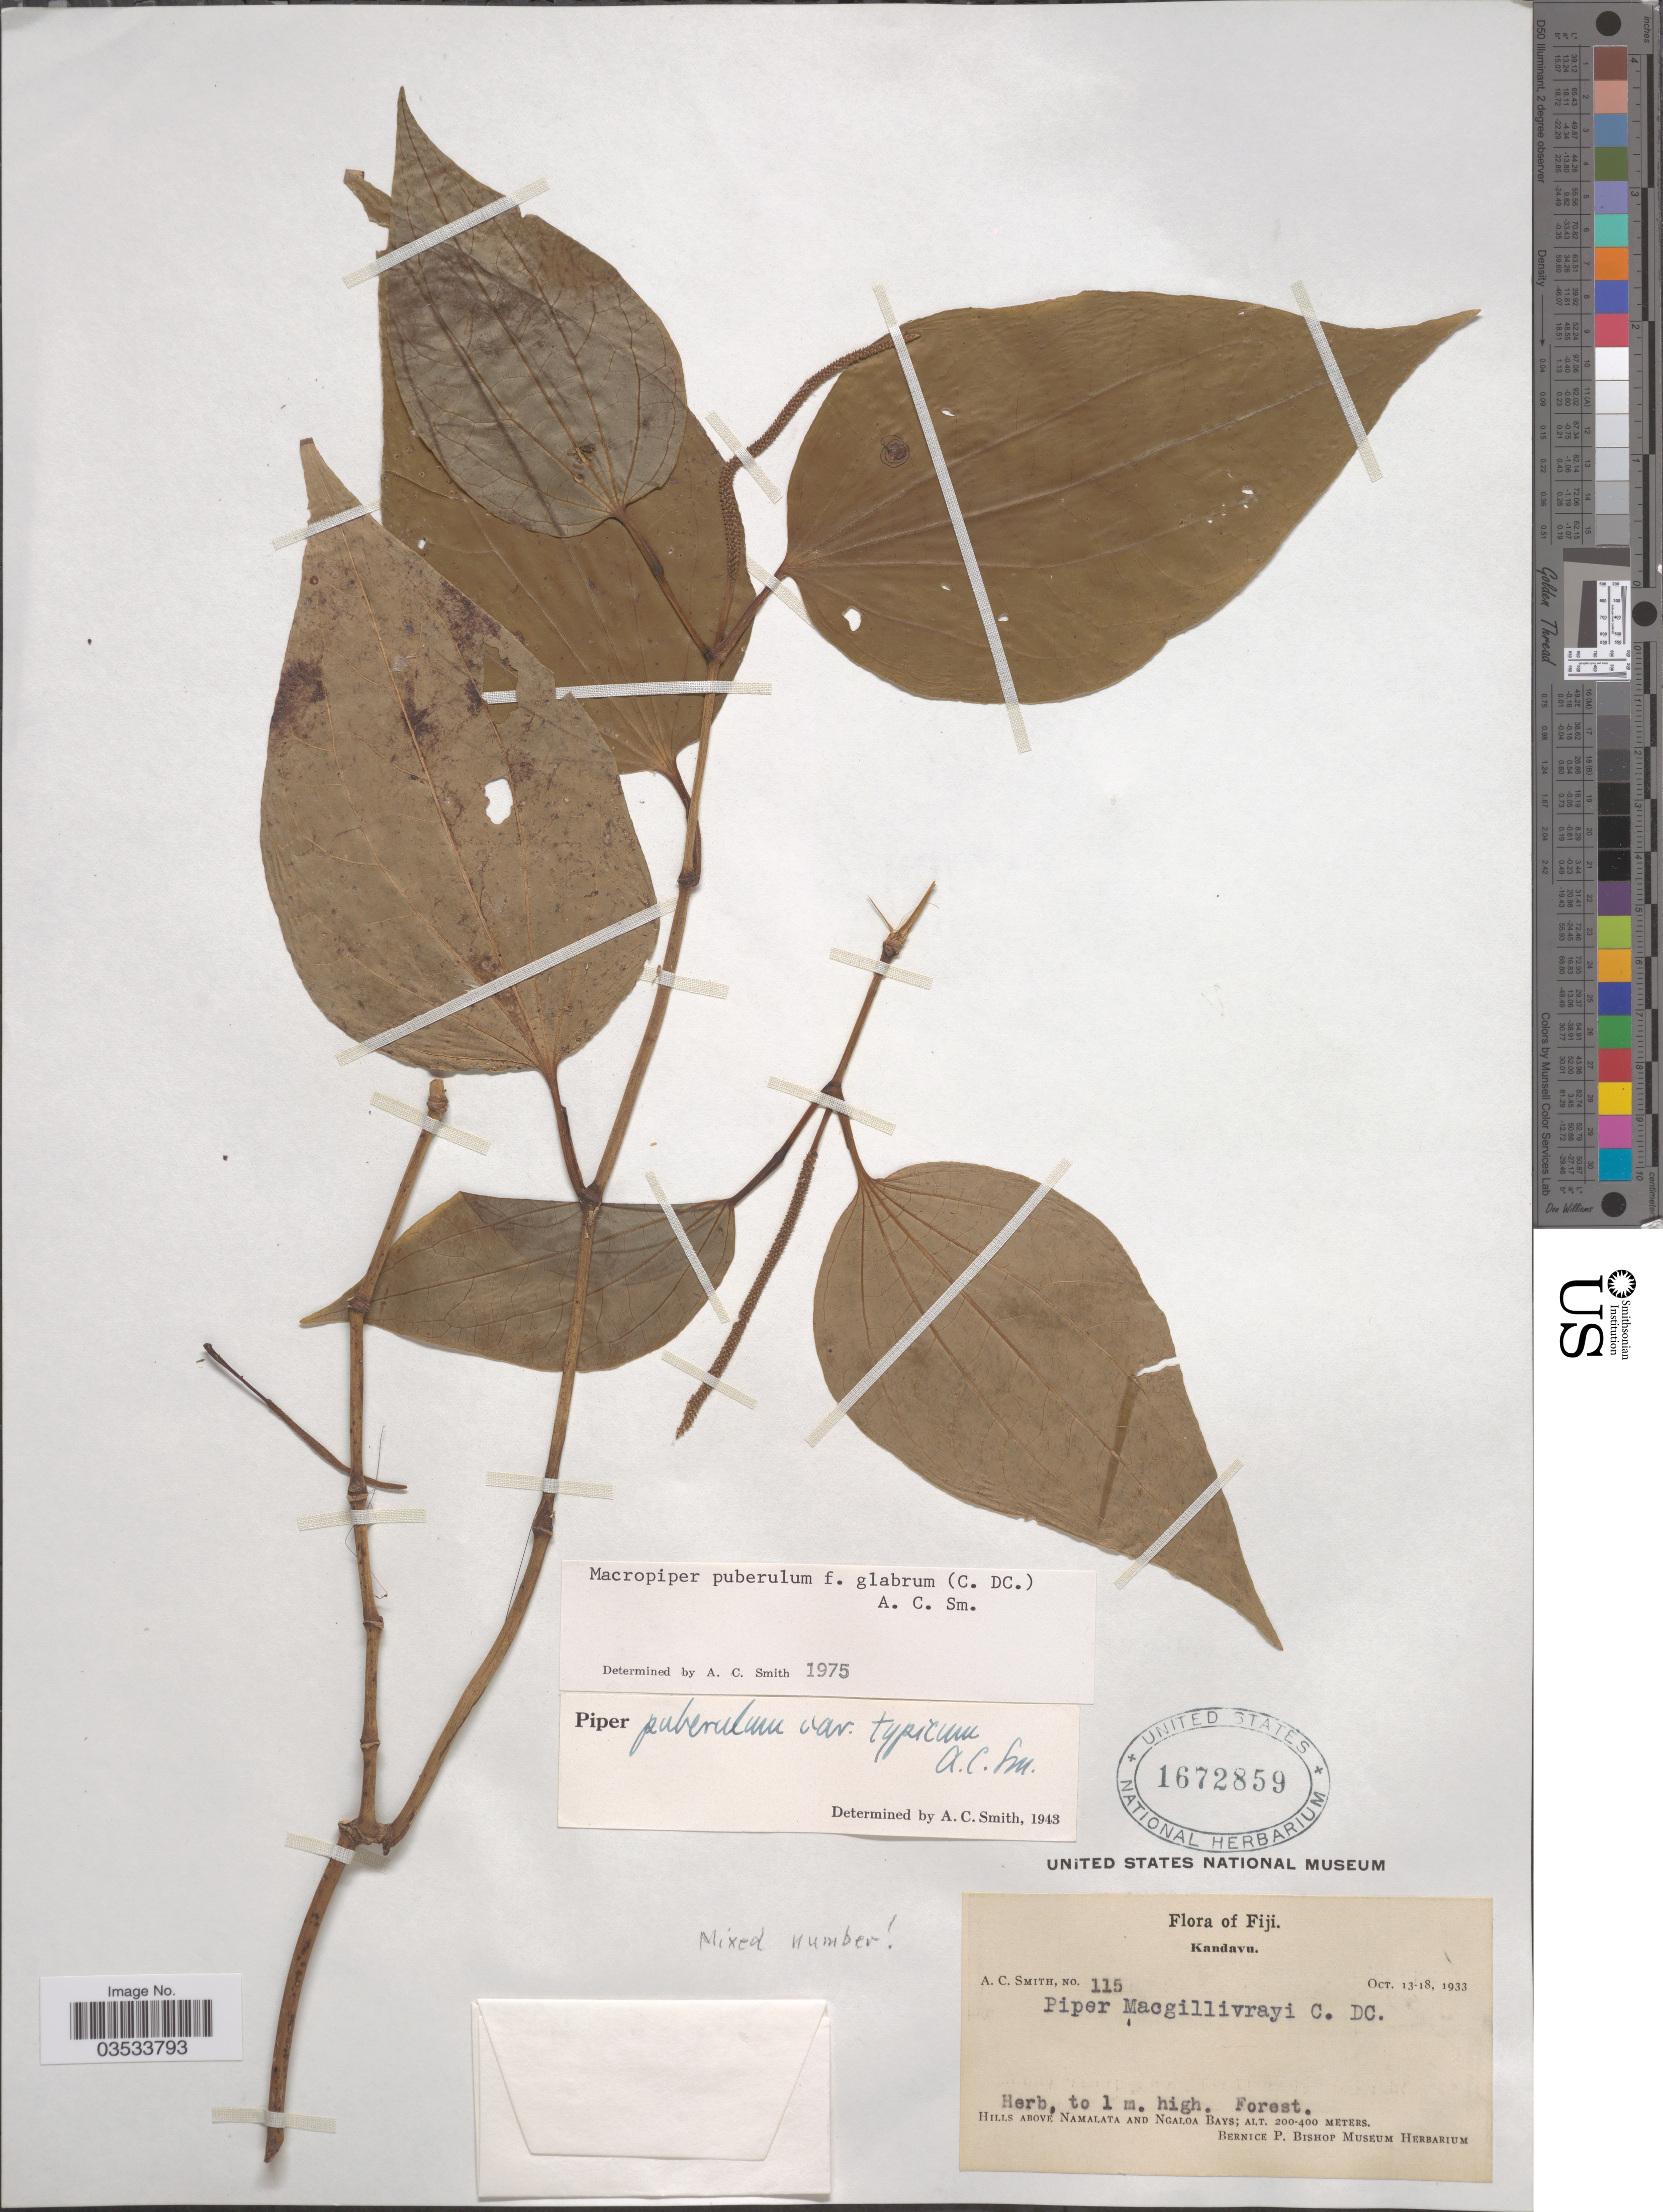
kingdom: Plantae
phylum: Tracheophyta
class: Magnoliopsida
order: Piperales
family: Piperaceae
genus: Piper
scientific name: Piper puberulum var. glabrum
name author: (C. DC.) C.A. Sm.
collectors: A. C. Smith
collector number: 115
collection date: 1933-10-13/1933-10-18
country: Fiji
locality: Kandavu. Hills above Namalata and Ngaloa Bays.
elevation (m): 200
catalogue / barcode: US 1672859